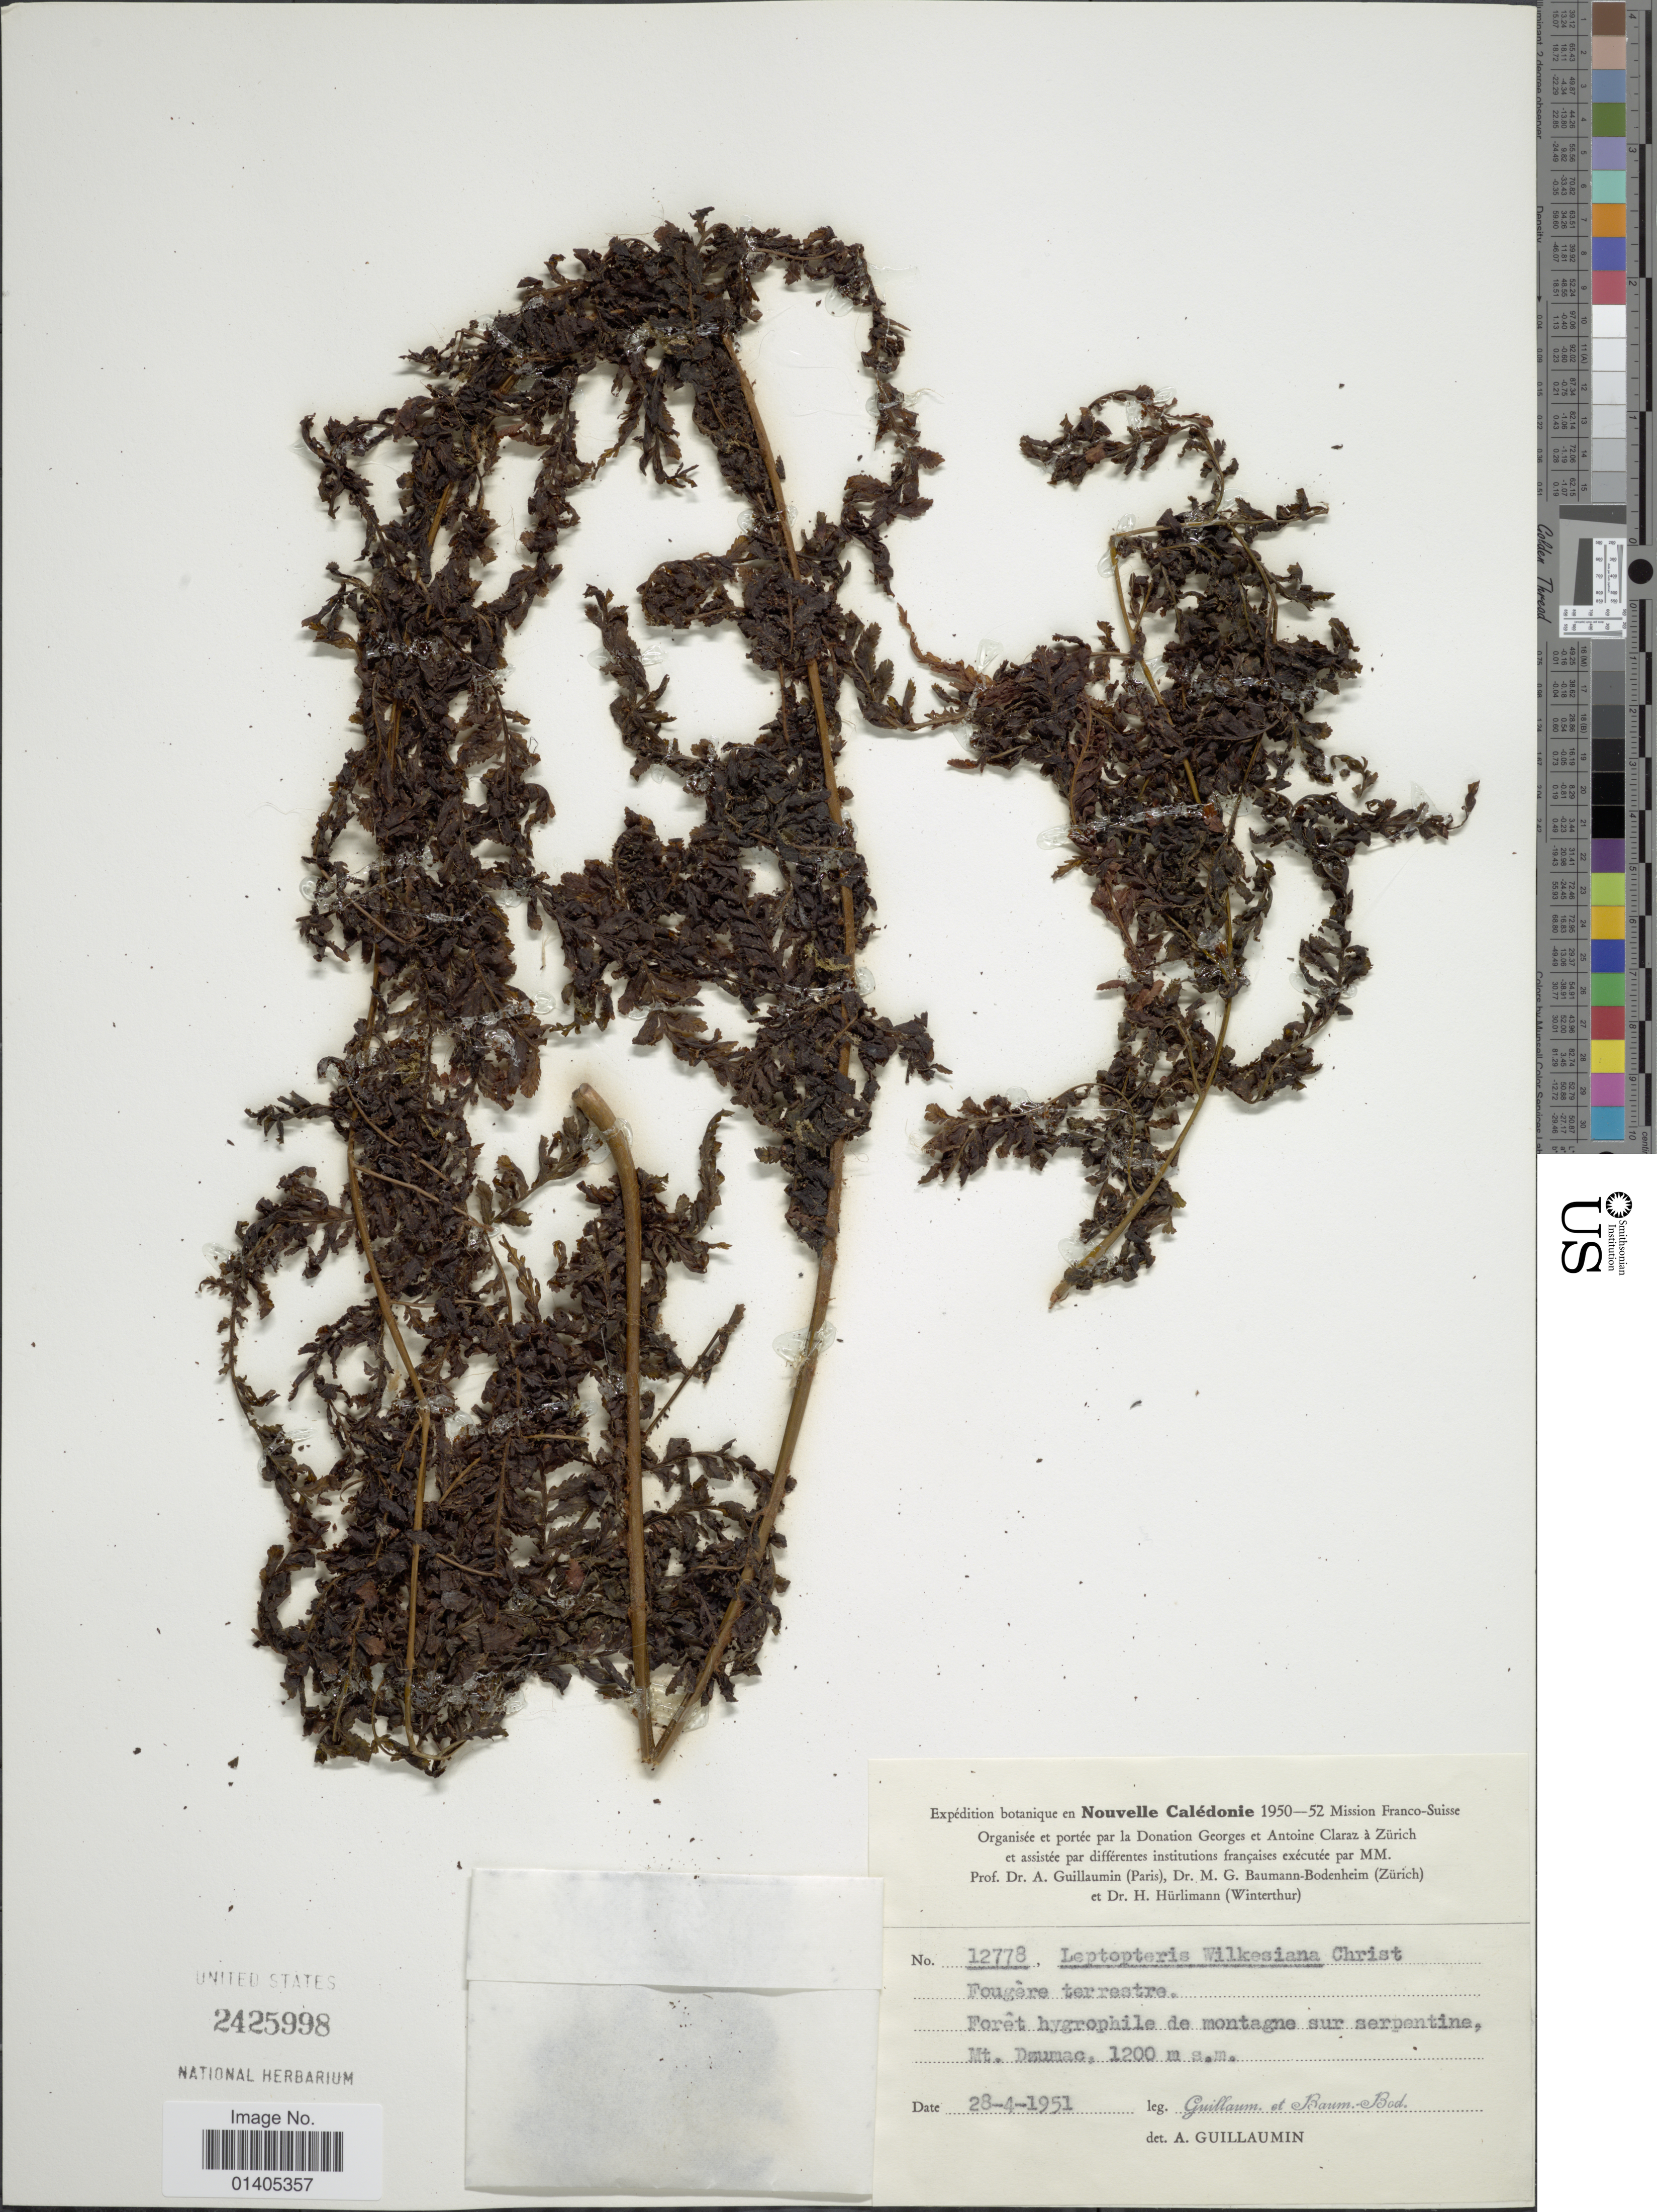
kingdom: Plantae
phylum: Tracheophyta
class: Polypodiopsida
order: Osmundales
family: Osmundaceae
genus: Leptopteris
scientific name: Leptopteris wilkesiana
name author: (Brack.) Christ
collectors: A. Guillaumin & M. G. Baumann-Bodenheim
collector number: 12778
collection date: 1951-04-28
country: New Caledonia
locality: Forêt hygrophile de montagne sur serpentine, Mt Dsumac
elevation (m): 1200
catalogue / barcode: US 2425998